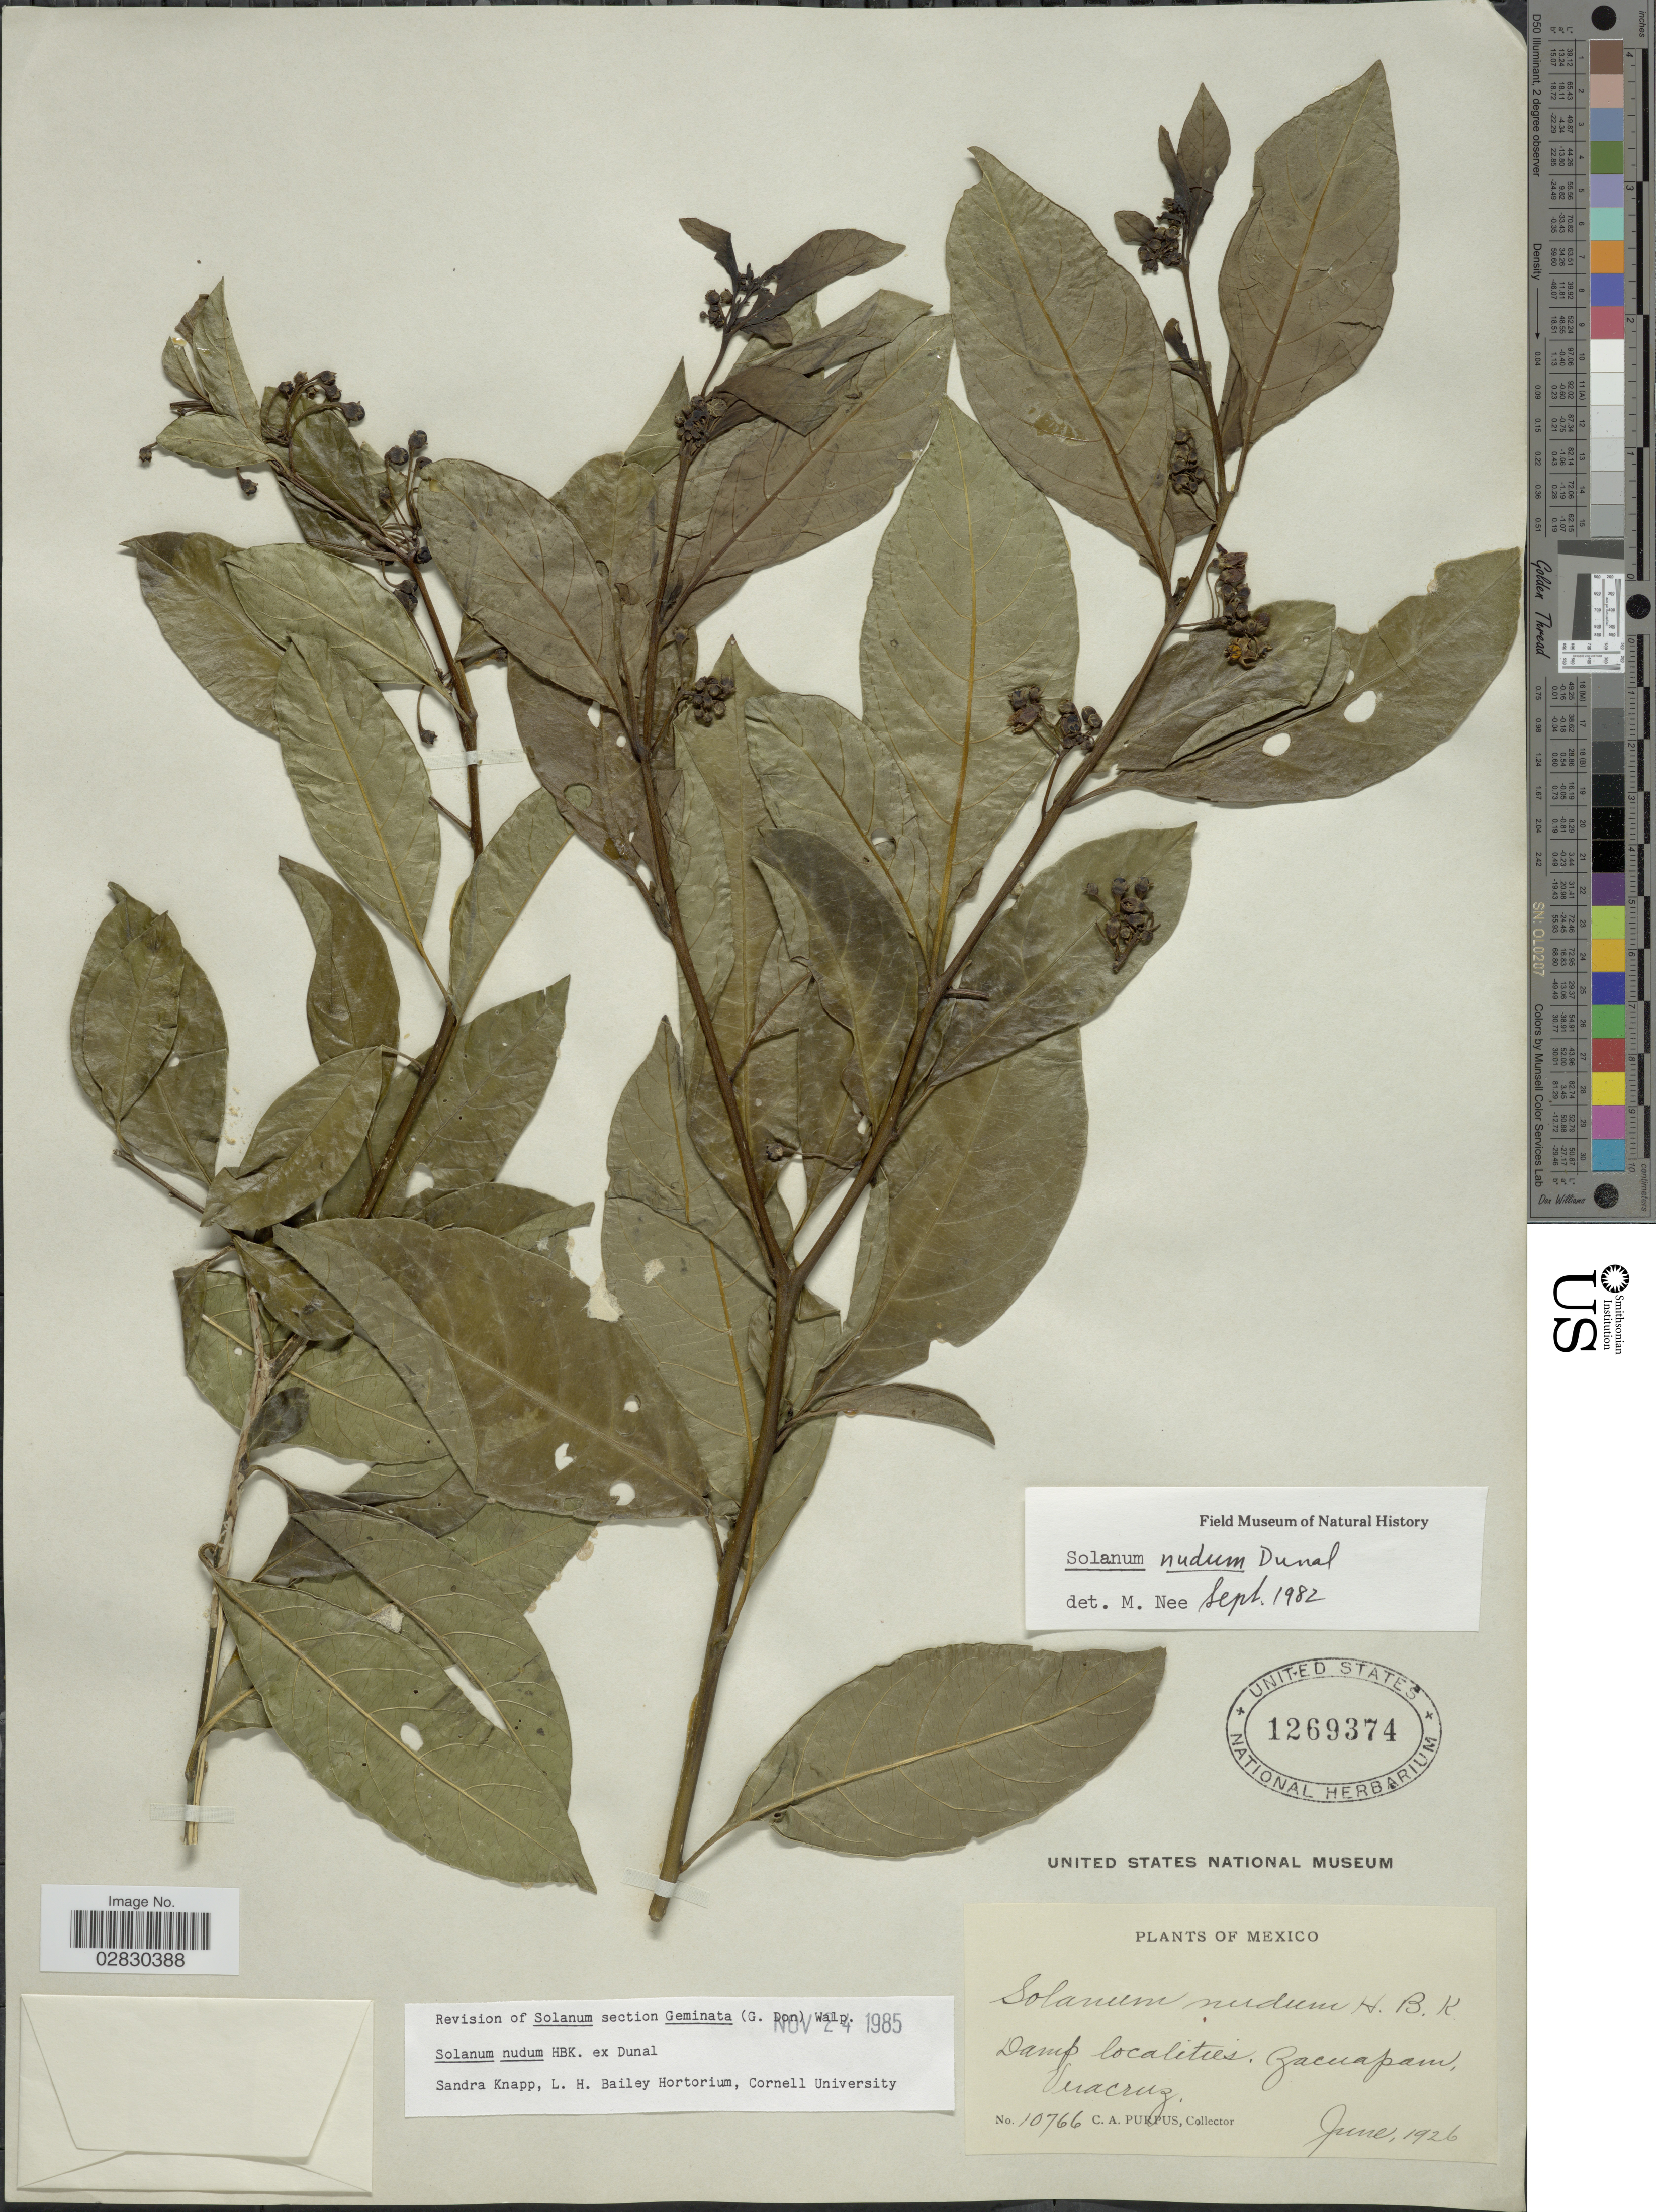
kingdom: Plantae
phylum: Tracheophyta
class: Magnoliopsida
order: Solanales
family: Solanaceae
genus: Solanum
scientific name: Solanum nudum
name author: Humb. & Bonpl. ex Dunal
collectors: C. A. Purpus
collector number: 10766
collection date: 1926-06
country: Mexico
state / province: Veracruz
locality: Zacuapam, Veracruz.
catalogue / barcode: US 1269374